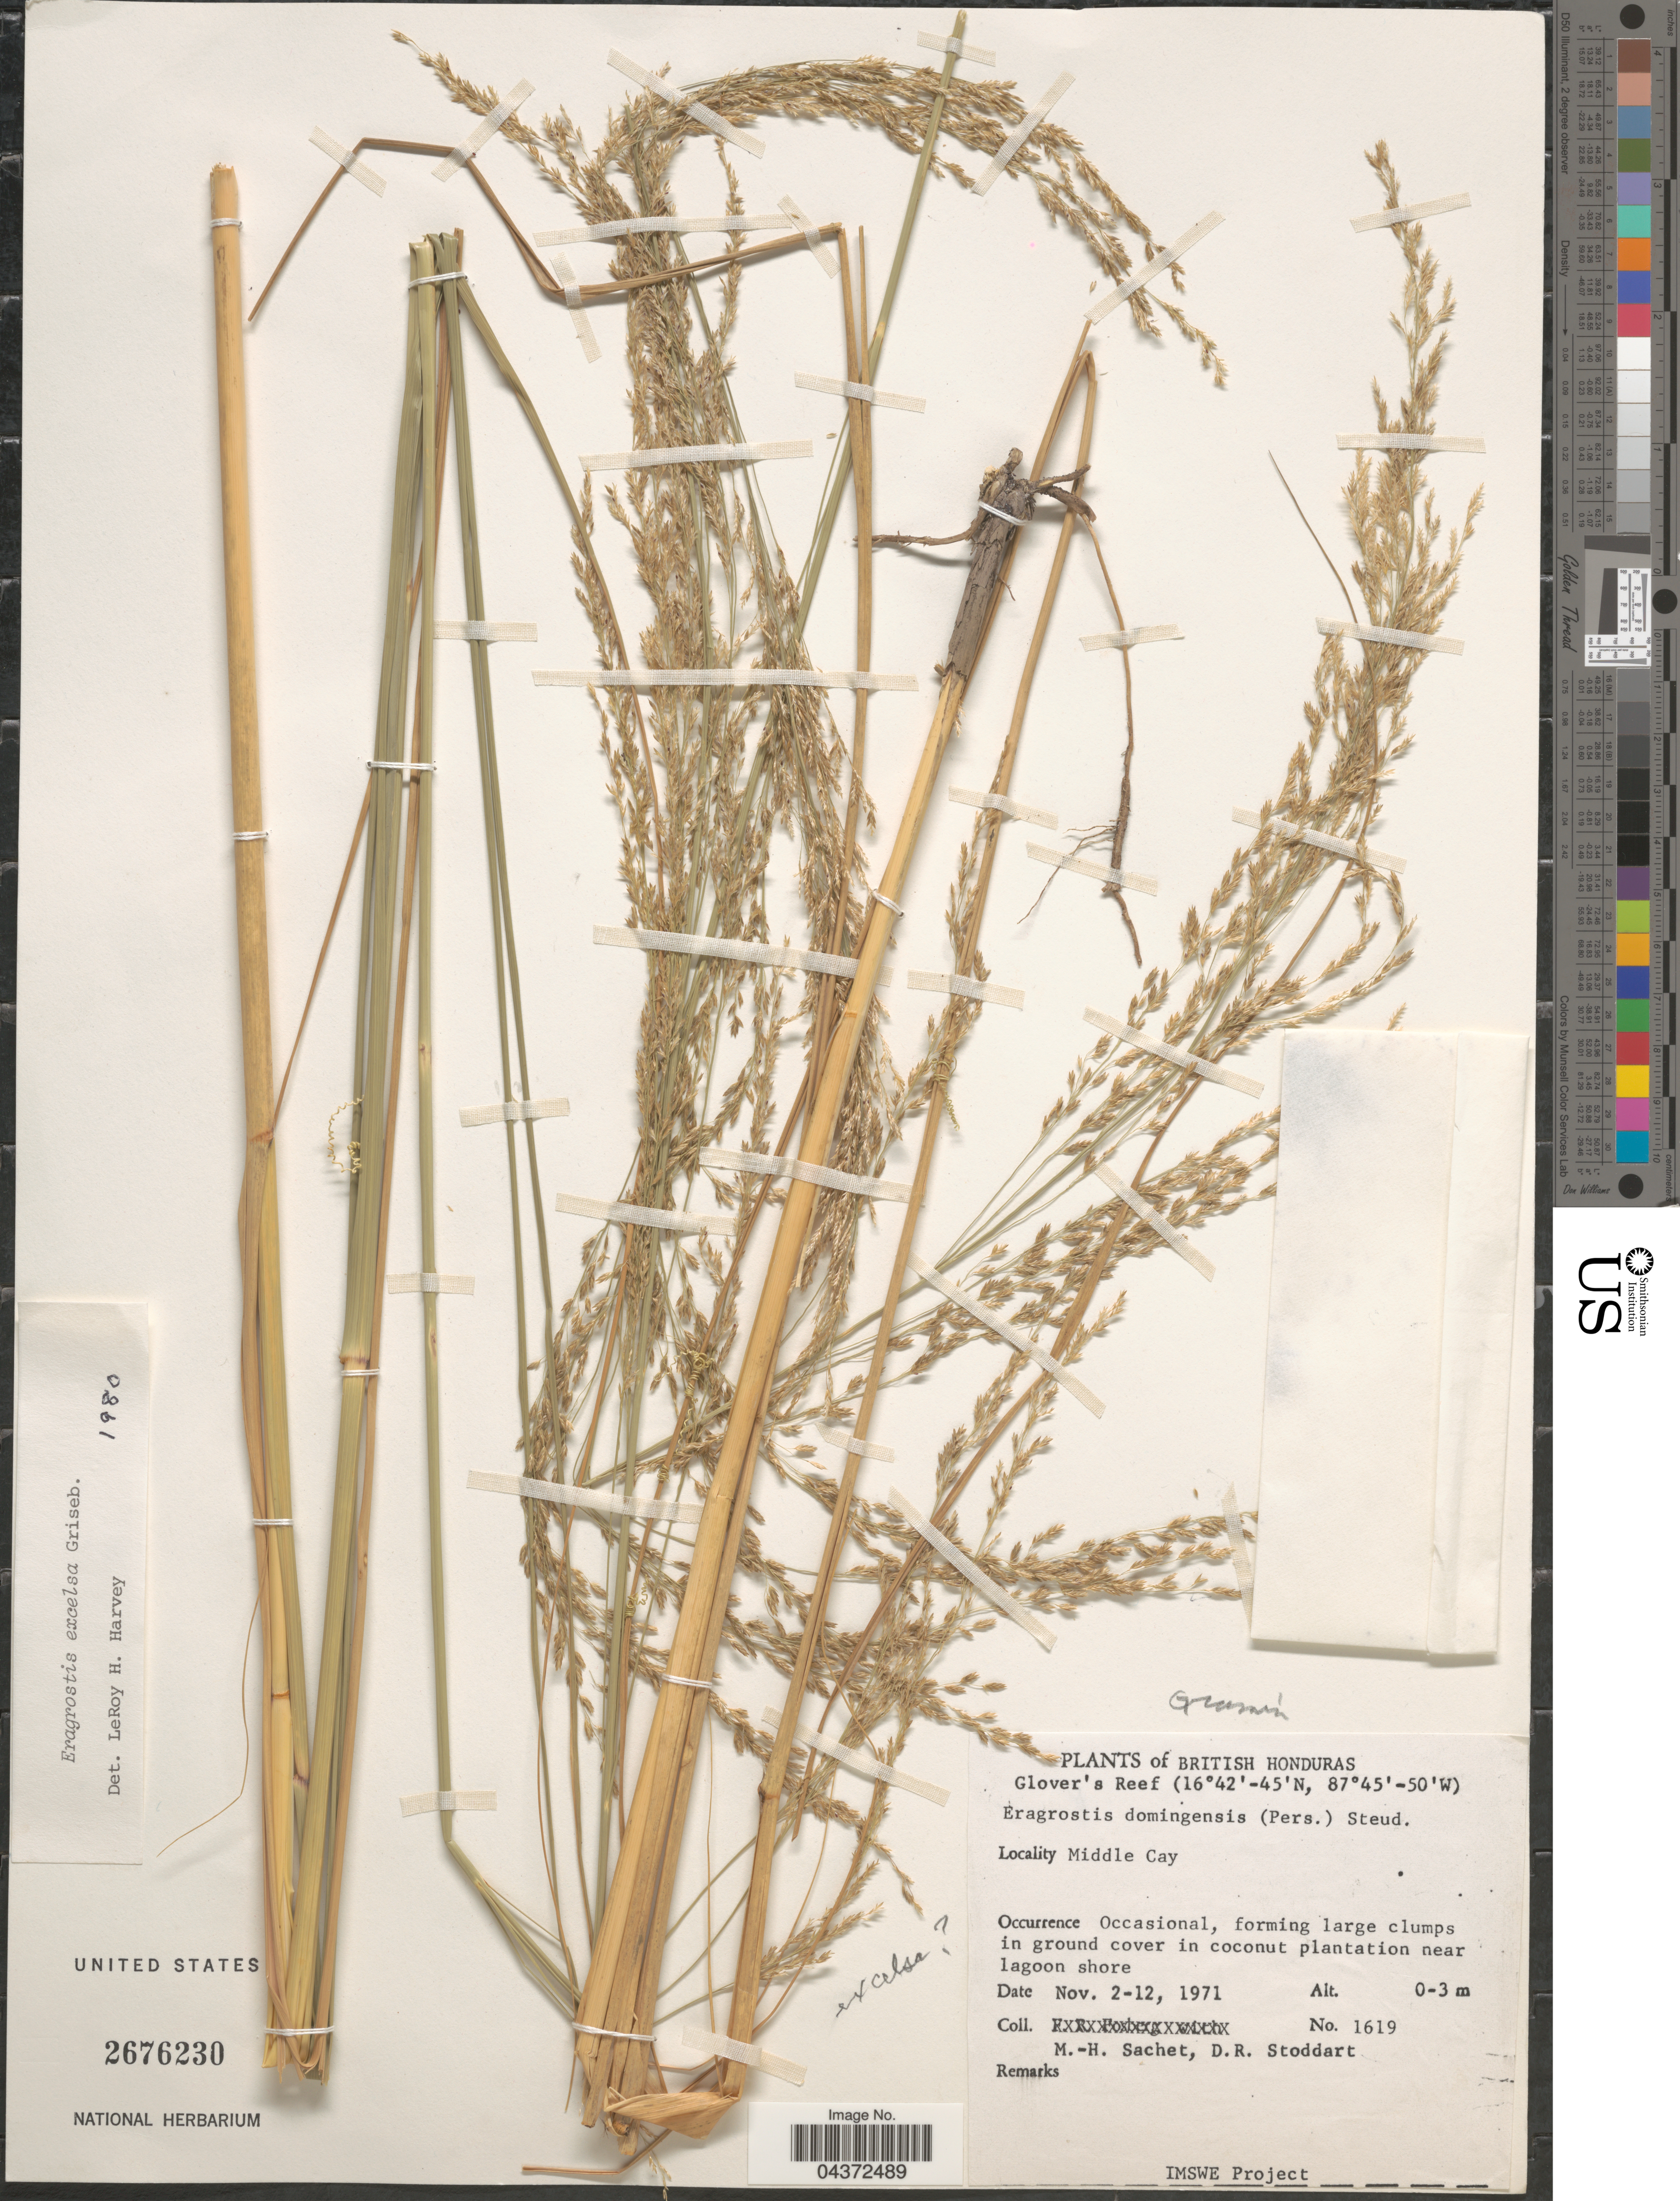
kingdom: Plantae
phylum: Tracheophyta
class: Liliopsida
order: Poales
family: Poaceae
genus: Eragrostis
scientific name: Eragrostis excelsa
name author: Griseb.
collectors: M.-H. Sachet & D. R. Stoddart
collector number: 1619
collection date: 1971-11-02/1971-11-12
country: Belize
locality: British Honduras. Glover's Reef. Middle Cay. Occasional, forming large clumps in ground cover in coconut plantation near lagoon shore.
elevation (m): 0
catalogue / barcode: US 2676230